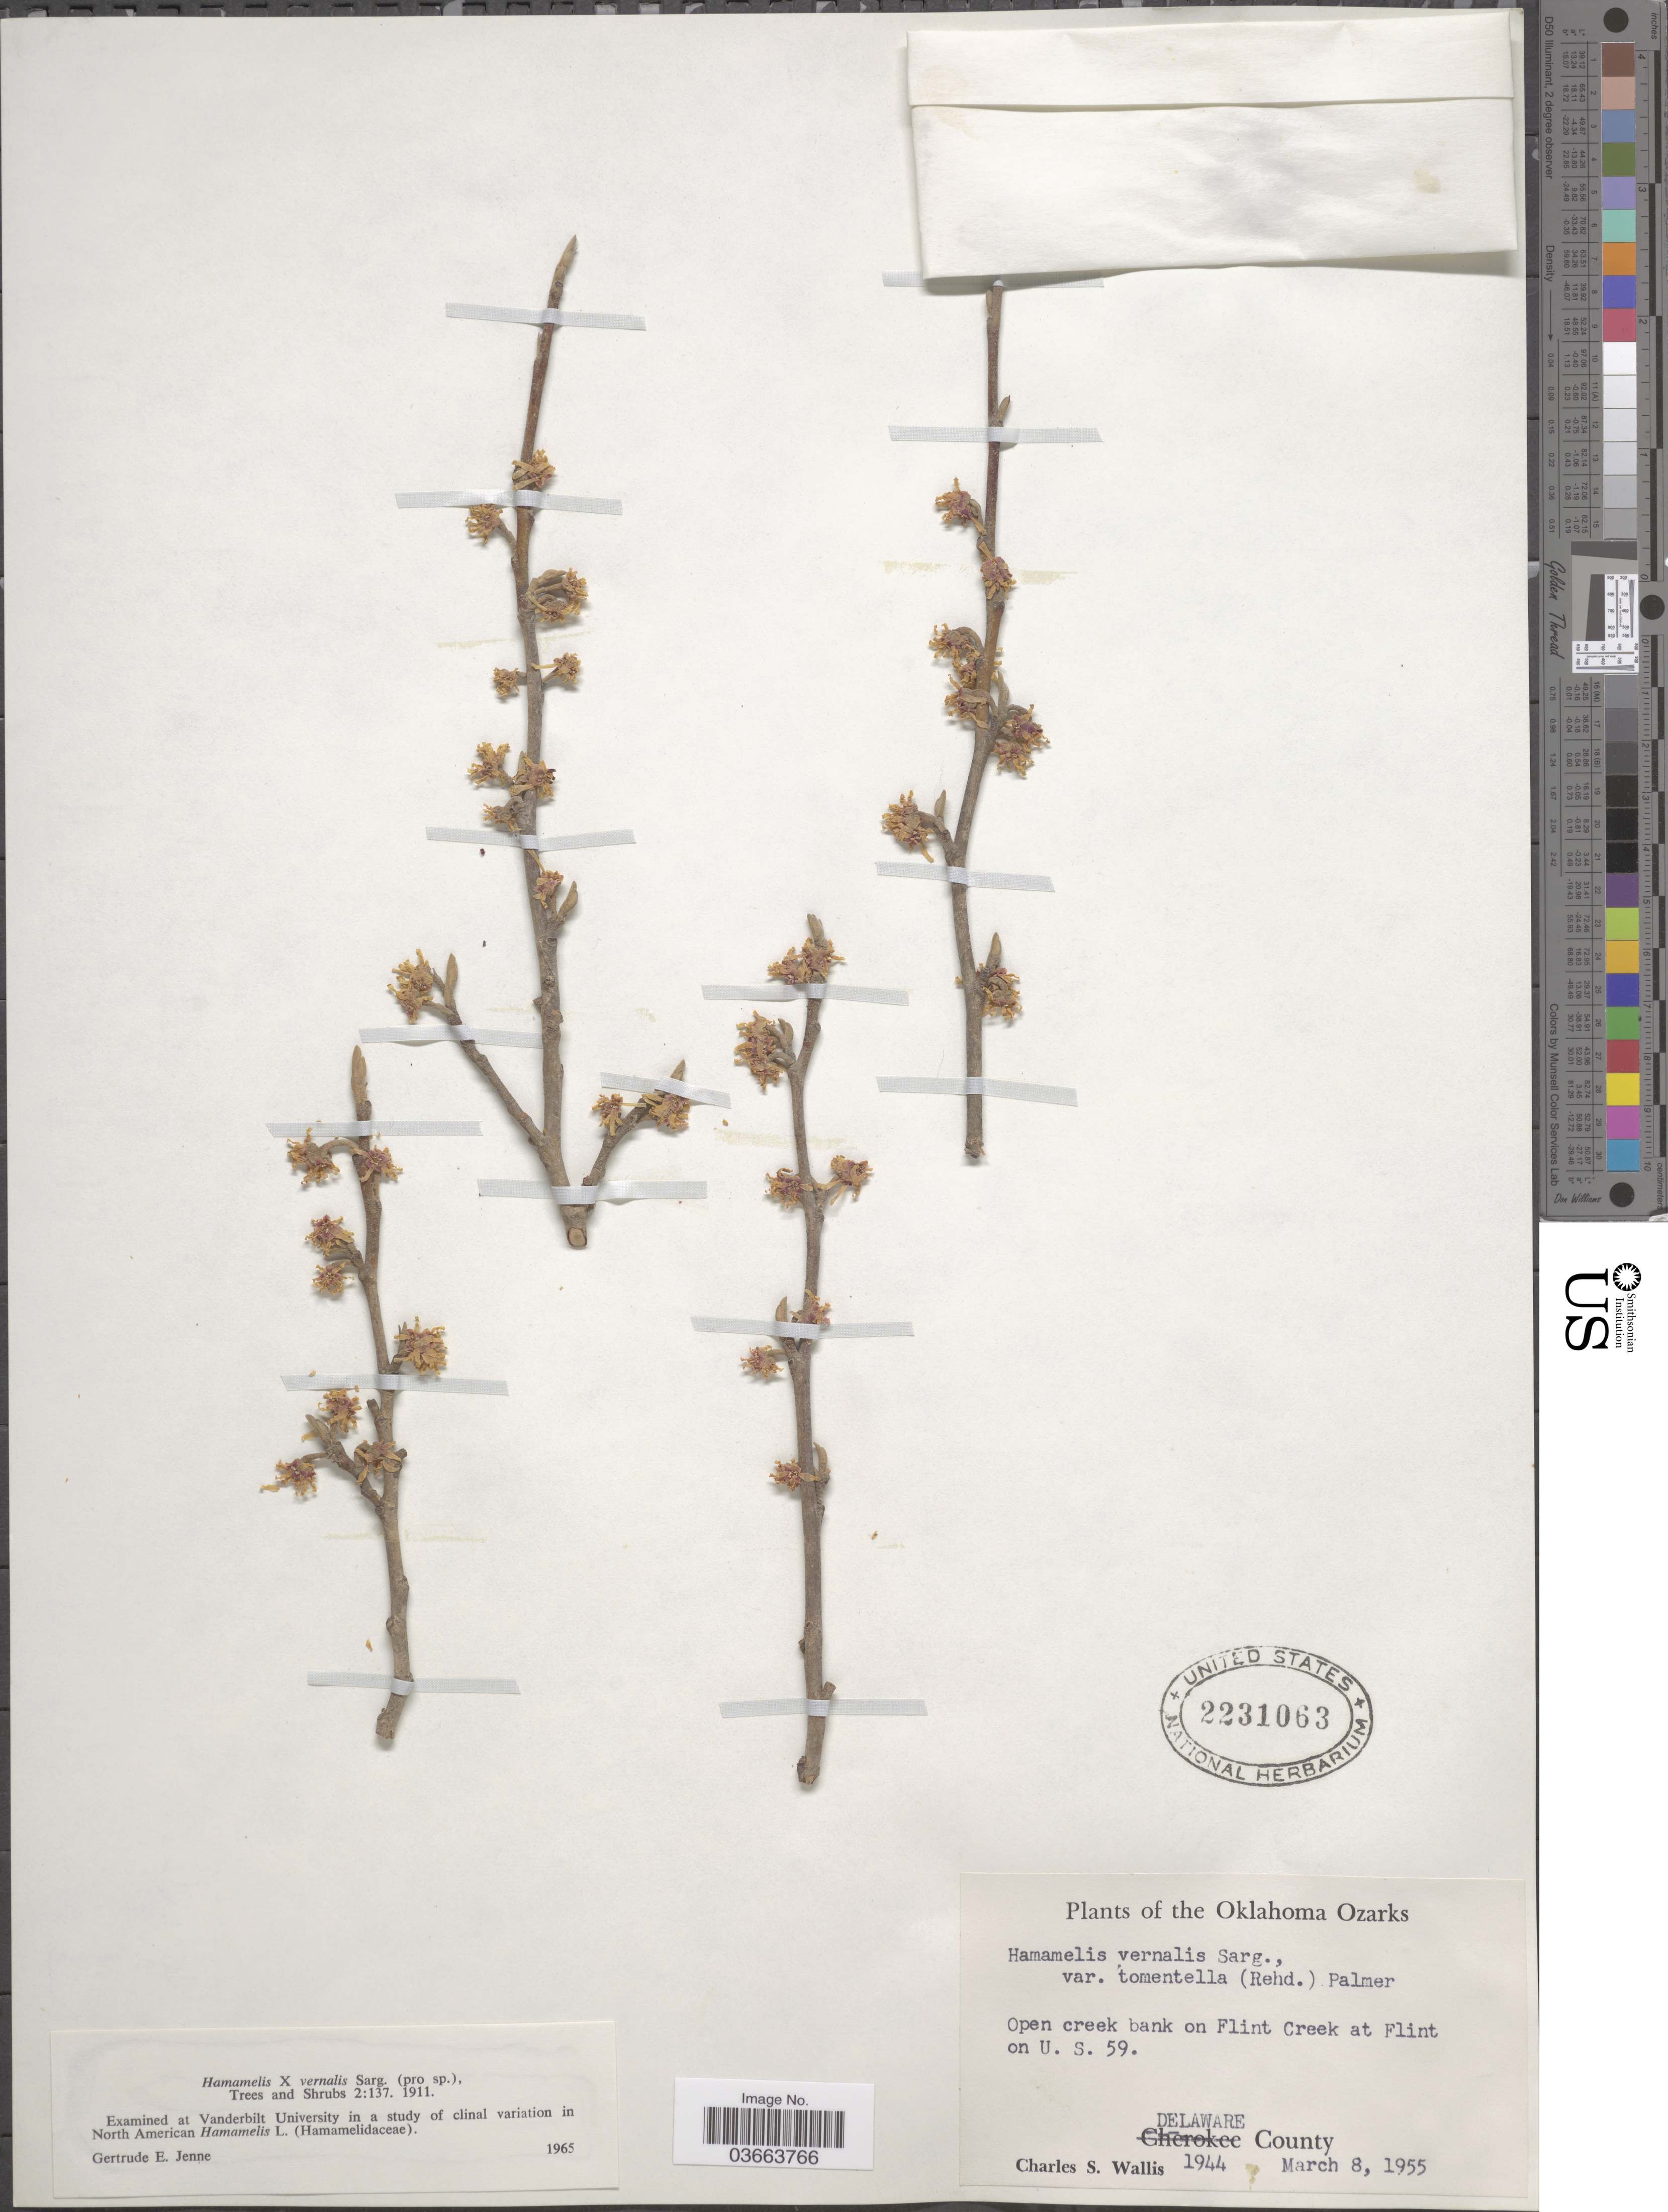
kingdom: Plantae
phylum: Tracheophyta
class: Magnoliopsida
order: Saxifragales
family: Hamamelidaceae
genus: Hamamelis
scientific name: Hamamelis vernalis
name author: Sarg.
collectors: C. S. Wallis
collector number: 1944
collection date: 1955-03-08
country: United States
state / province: Oklahoma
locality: Oklahoma Ozarks. Open creek bank on Flint Creek ar Flint on U. S. 59. Delaware County.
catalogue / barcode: US 2231063